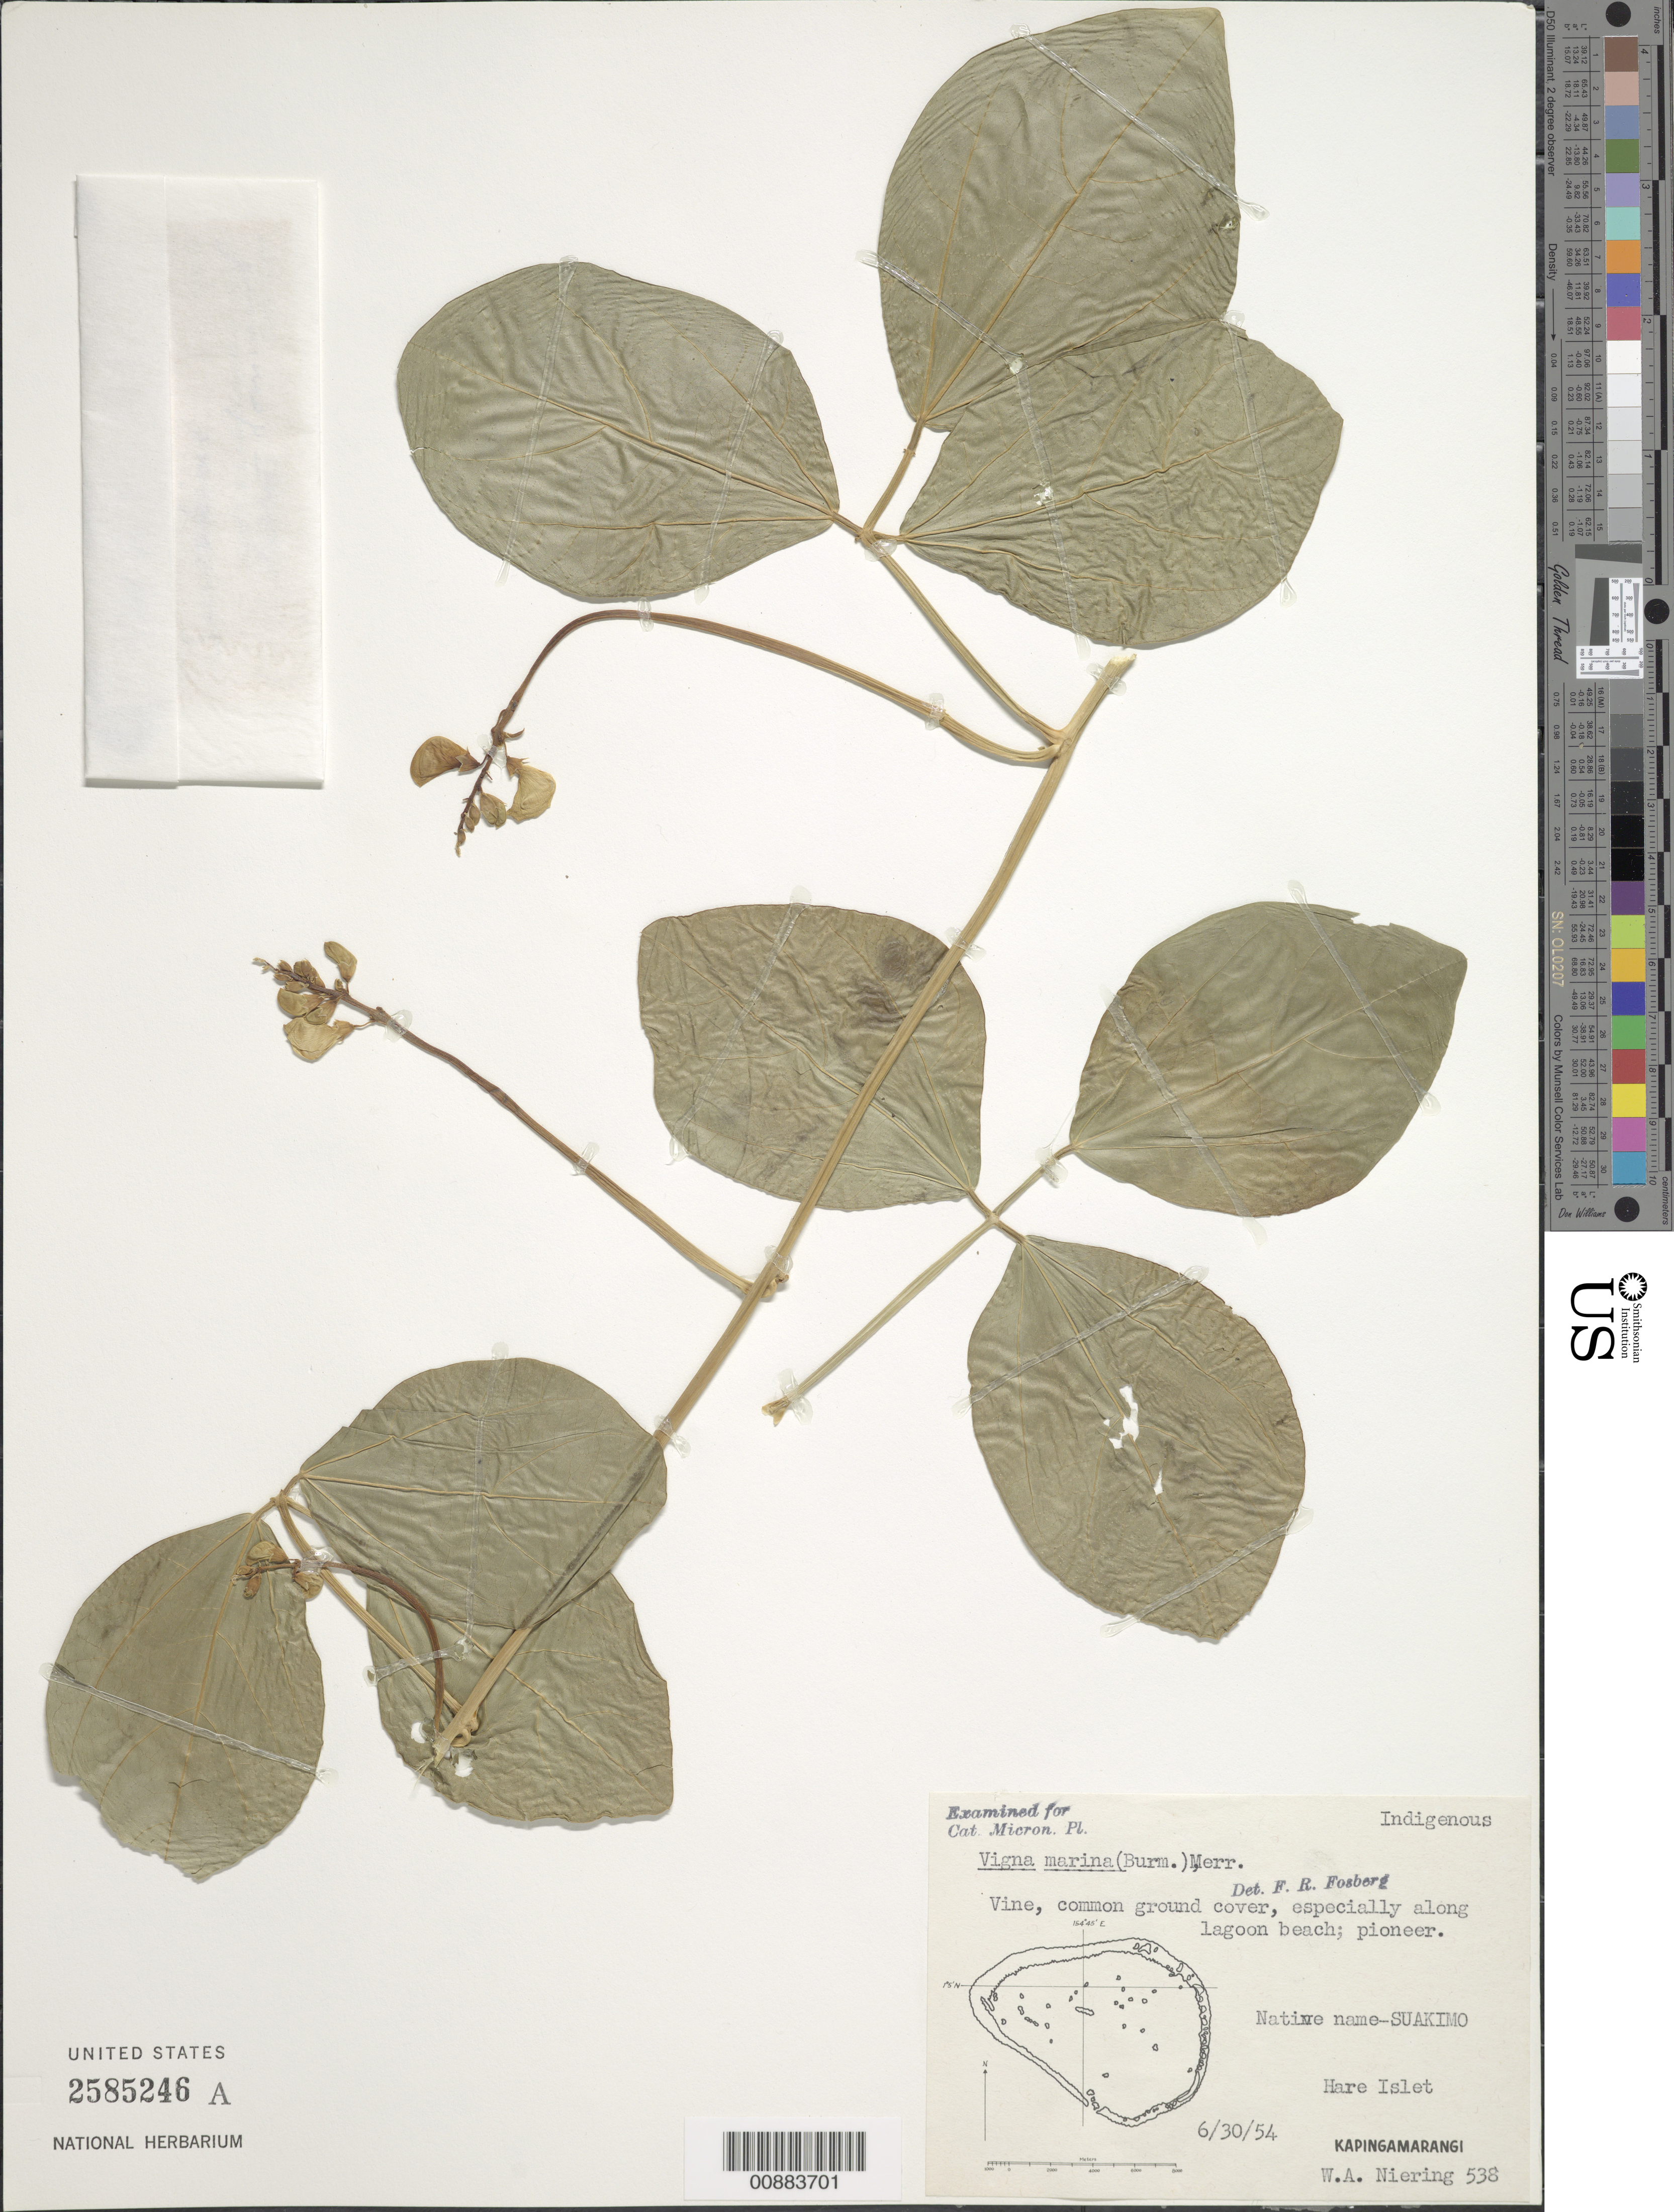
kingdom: Plantae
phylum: Tracheophyta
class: Magnoliopsida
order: Fabales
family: Fabaceae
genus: Vigna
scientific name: Vigna marina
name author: (Burm.) Merr.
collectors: W. Niering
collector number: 538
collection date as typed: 30 Jun 1954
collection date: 1954-06-30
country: Micronesia, Federated States of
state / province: Pohnpei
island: Kapingamarangi Atoll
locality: Hare Islet, Kapingamarangi Is.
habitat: Common ground cover, especially along lagoon beach.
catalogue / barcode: US 2585246